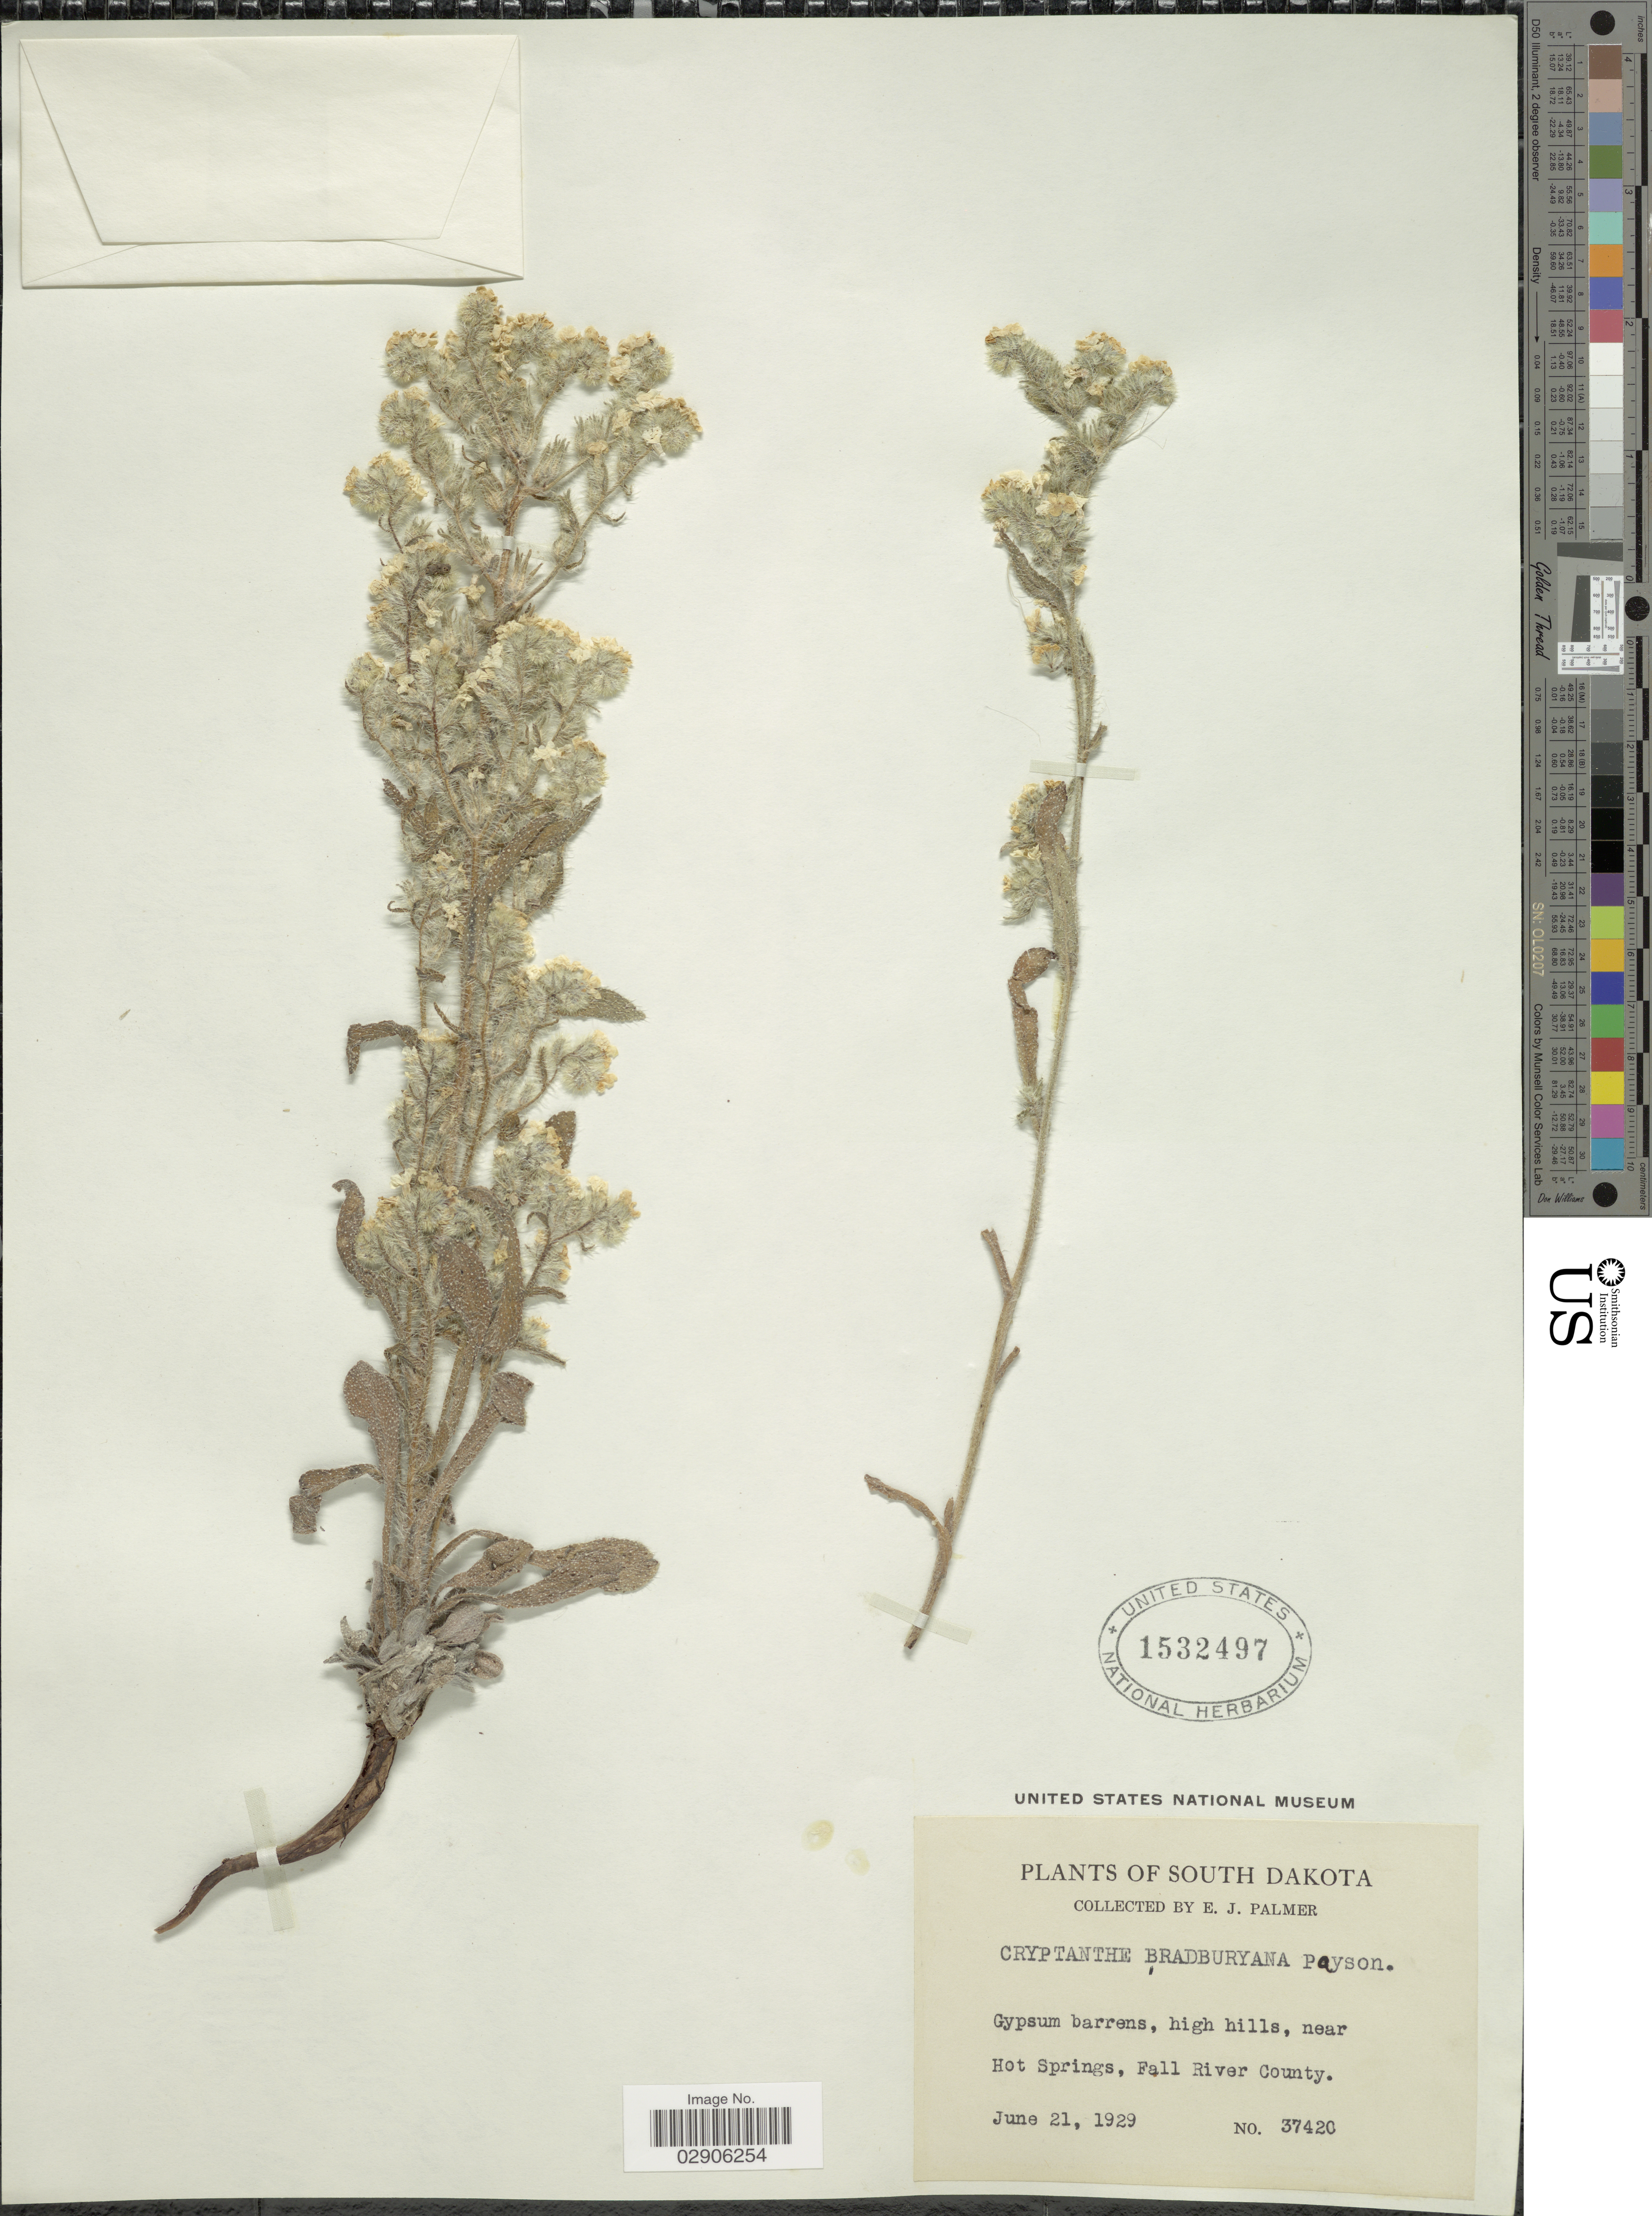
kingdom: Plantae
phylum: Tracheophyta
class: Magnoliopsida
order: Boraginales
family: Boraginaceae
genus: Cryptantha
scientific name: Cryptantha bradburiana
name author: Payson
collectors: E. J. Palmer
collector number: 37420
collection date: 1929-06-21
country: United States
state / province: South Dakota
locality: Gypsum barrense, high hills, near Hot Springs, Fall River County.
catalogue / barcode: US 1532497